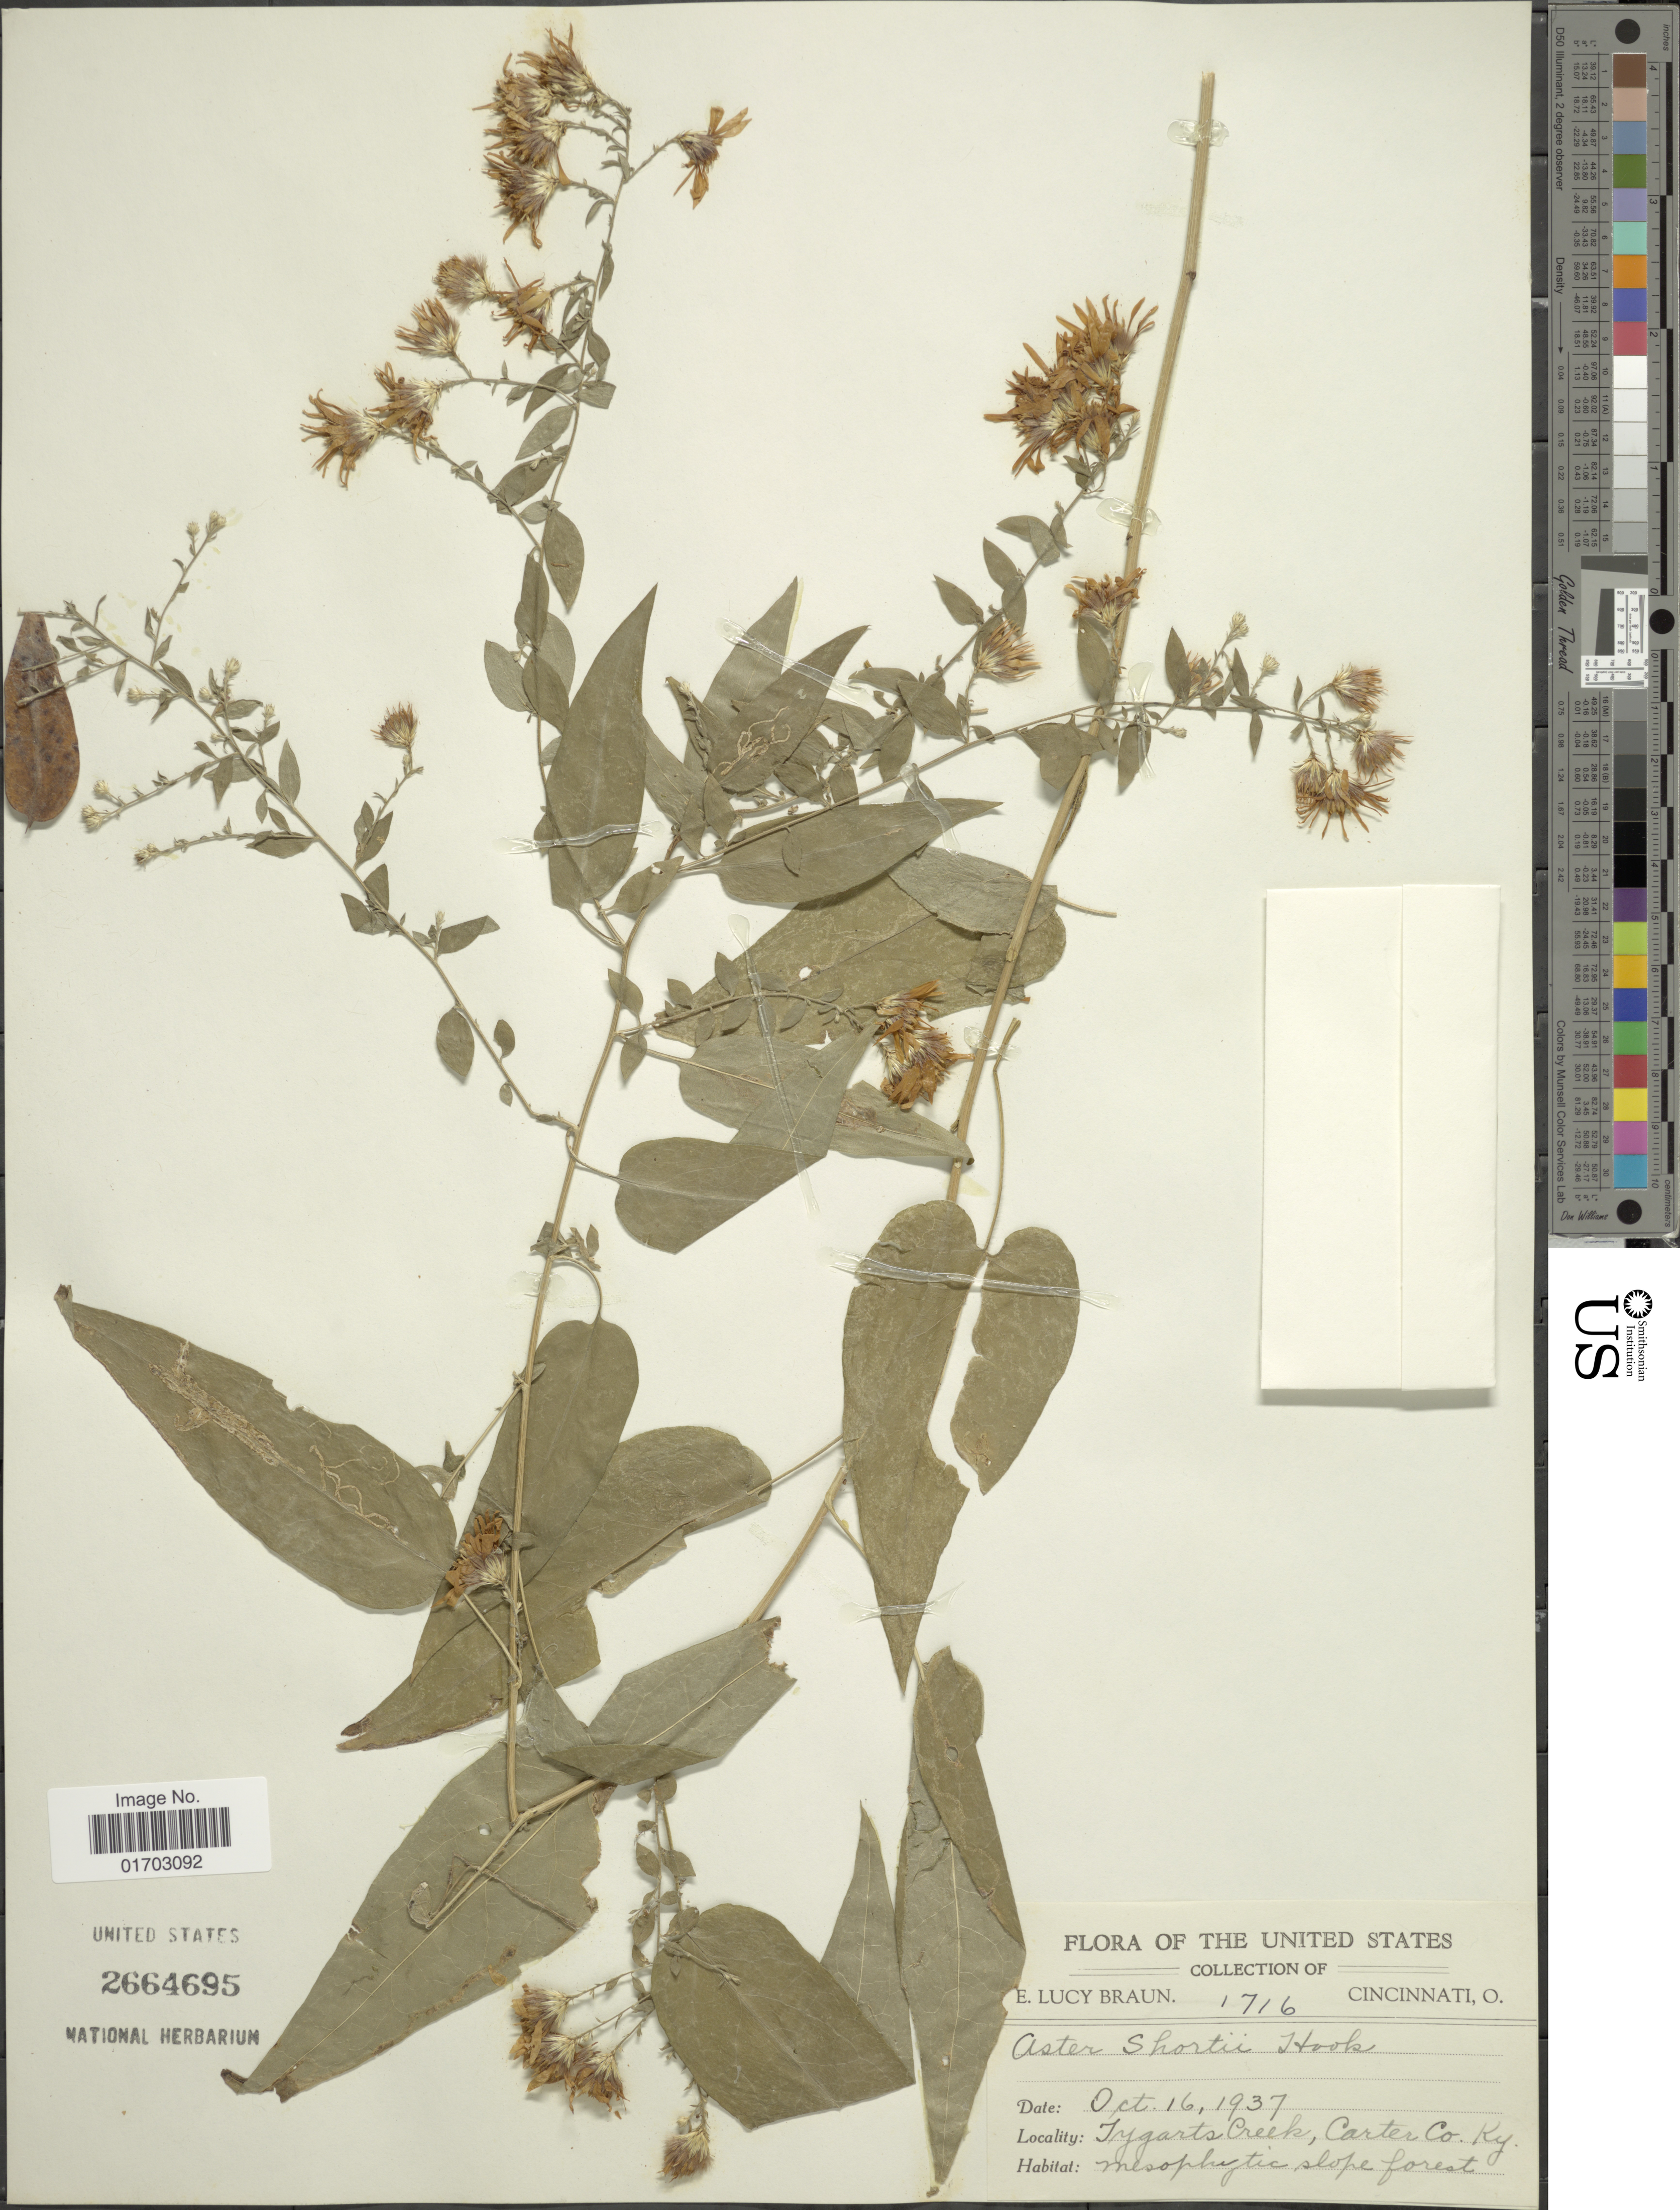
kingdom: Plantae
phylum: Tracheophyta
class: Magnoliopsida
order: Asterales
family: Asteraceae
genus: Symphyotrichum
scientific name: Symphyotrichum shortii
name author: (Lindl.) G.L. Nesom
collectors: E. L. Braun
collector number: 1716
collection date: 1937-10-16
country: United States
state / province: Kentucky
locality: The United States, Tygarts Creek, Carter Co.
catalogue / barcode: US 2664695